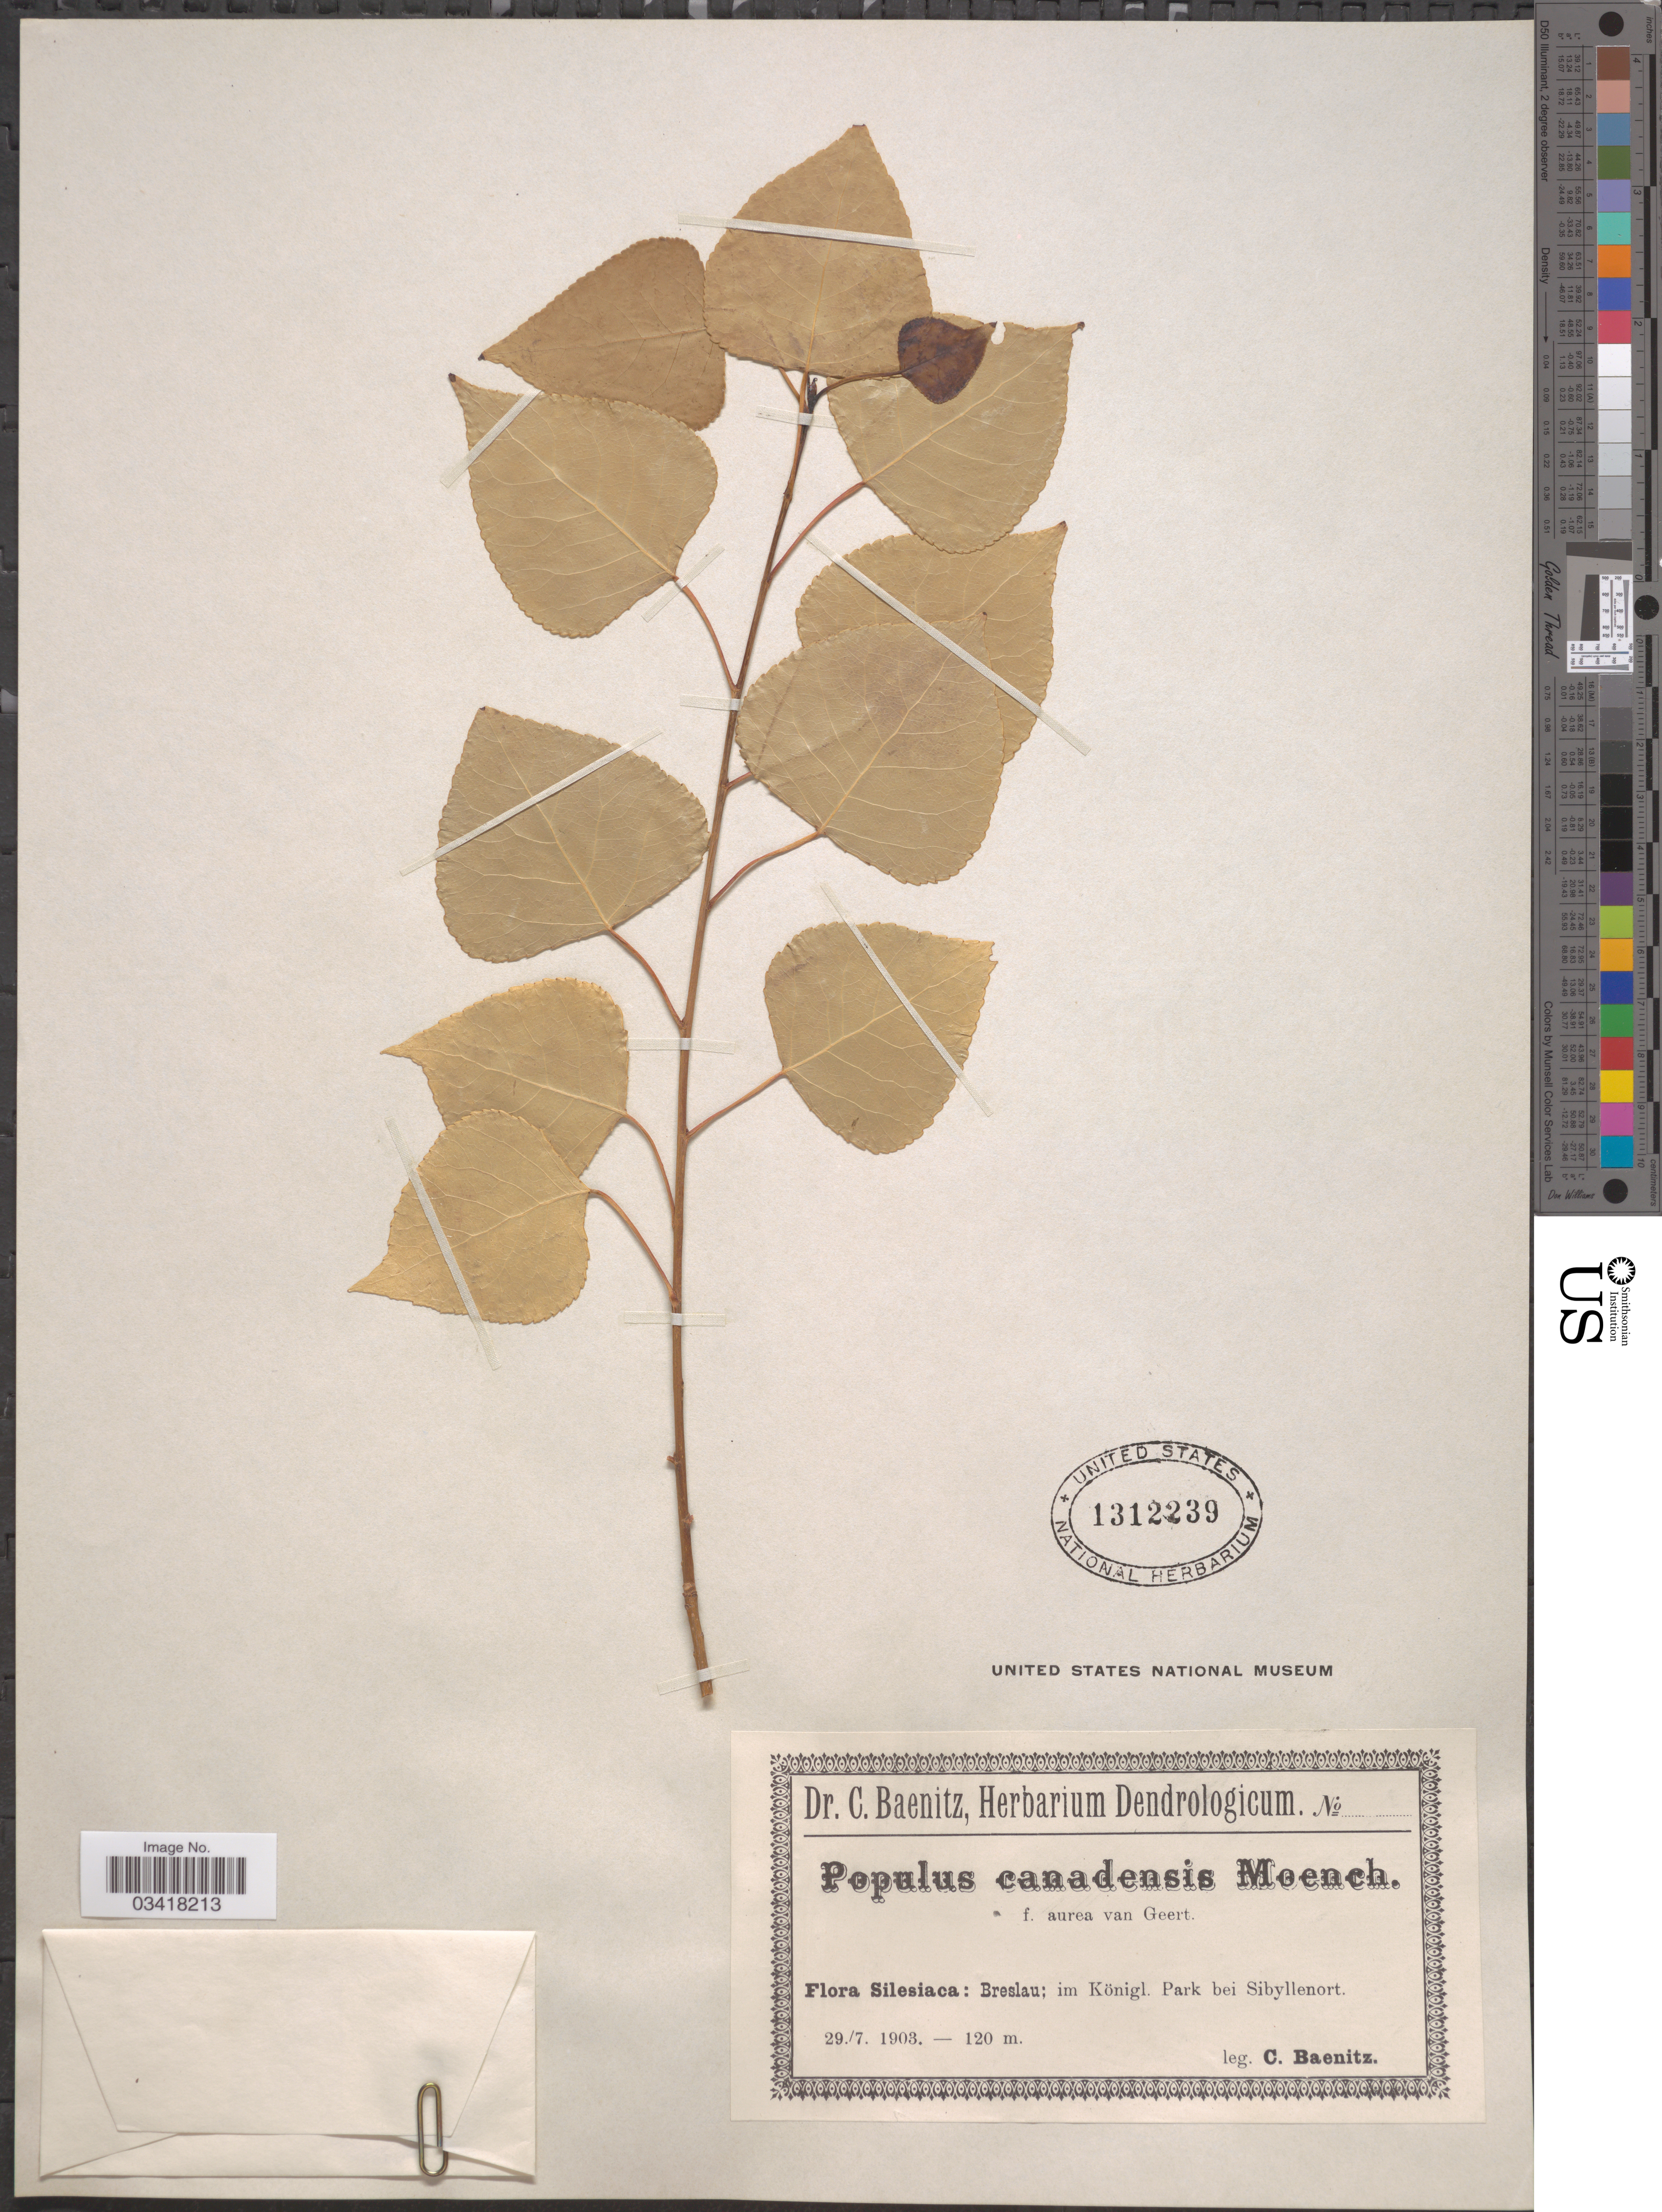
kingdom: Plantae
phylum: Tracheophyta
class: Magnoliopsida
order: Malpighiales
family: Salicaceae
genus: Populus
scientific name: Populus canadensis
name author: Moench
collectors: C. G. Baenitz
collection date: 1903-07-29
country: Poland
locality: Silesiaca: Breslau, im Königl. Park bei Sibyllenort.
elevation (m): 120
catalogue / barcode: US 1312239